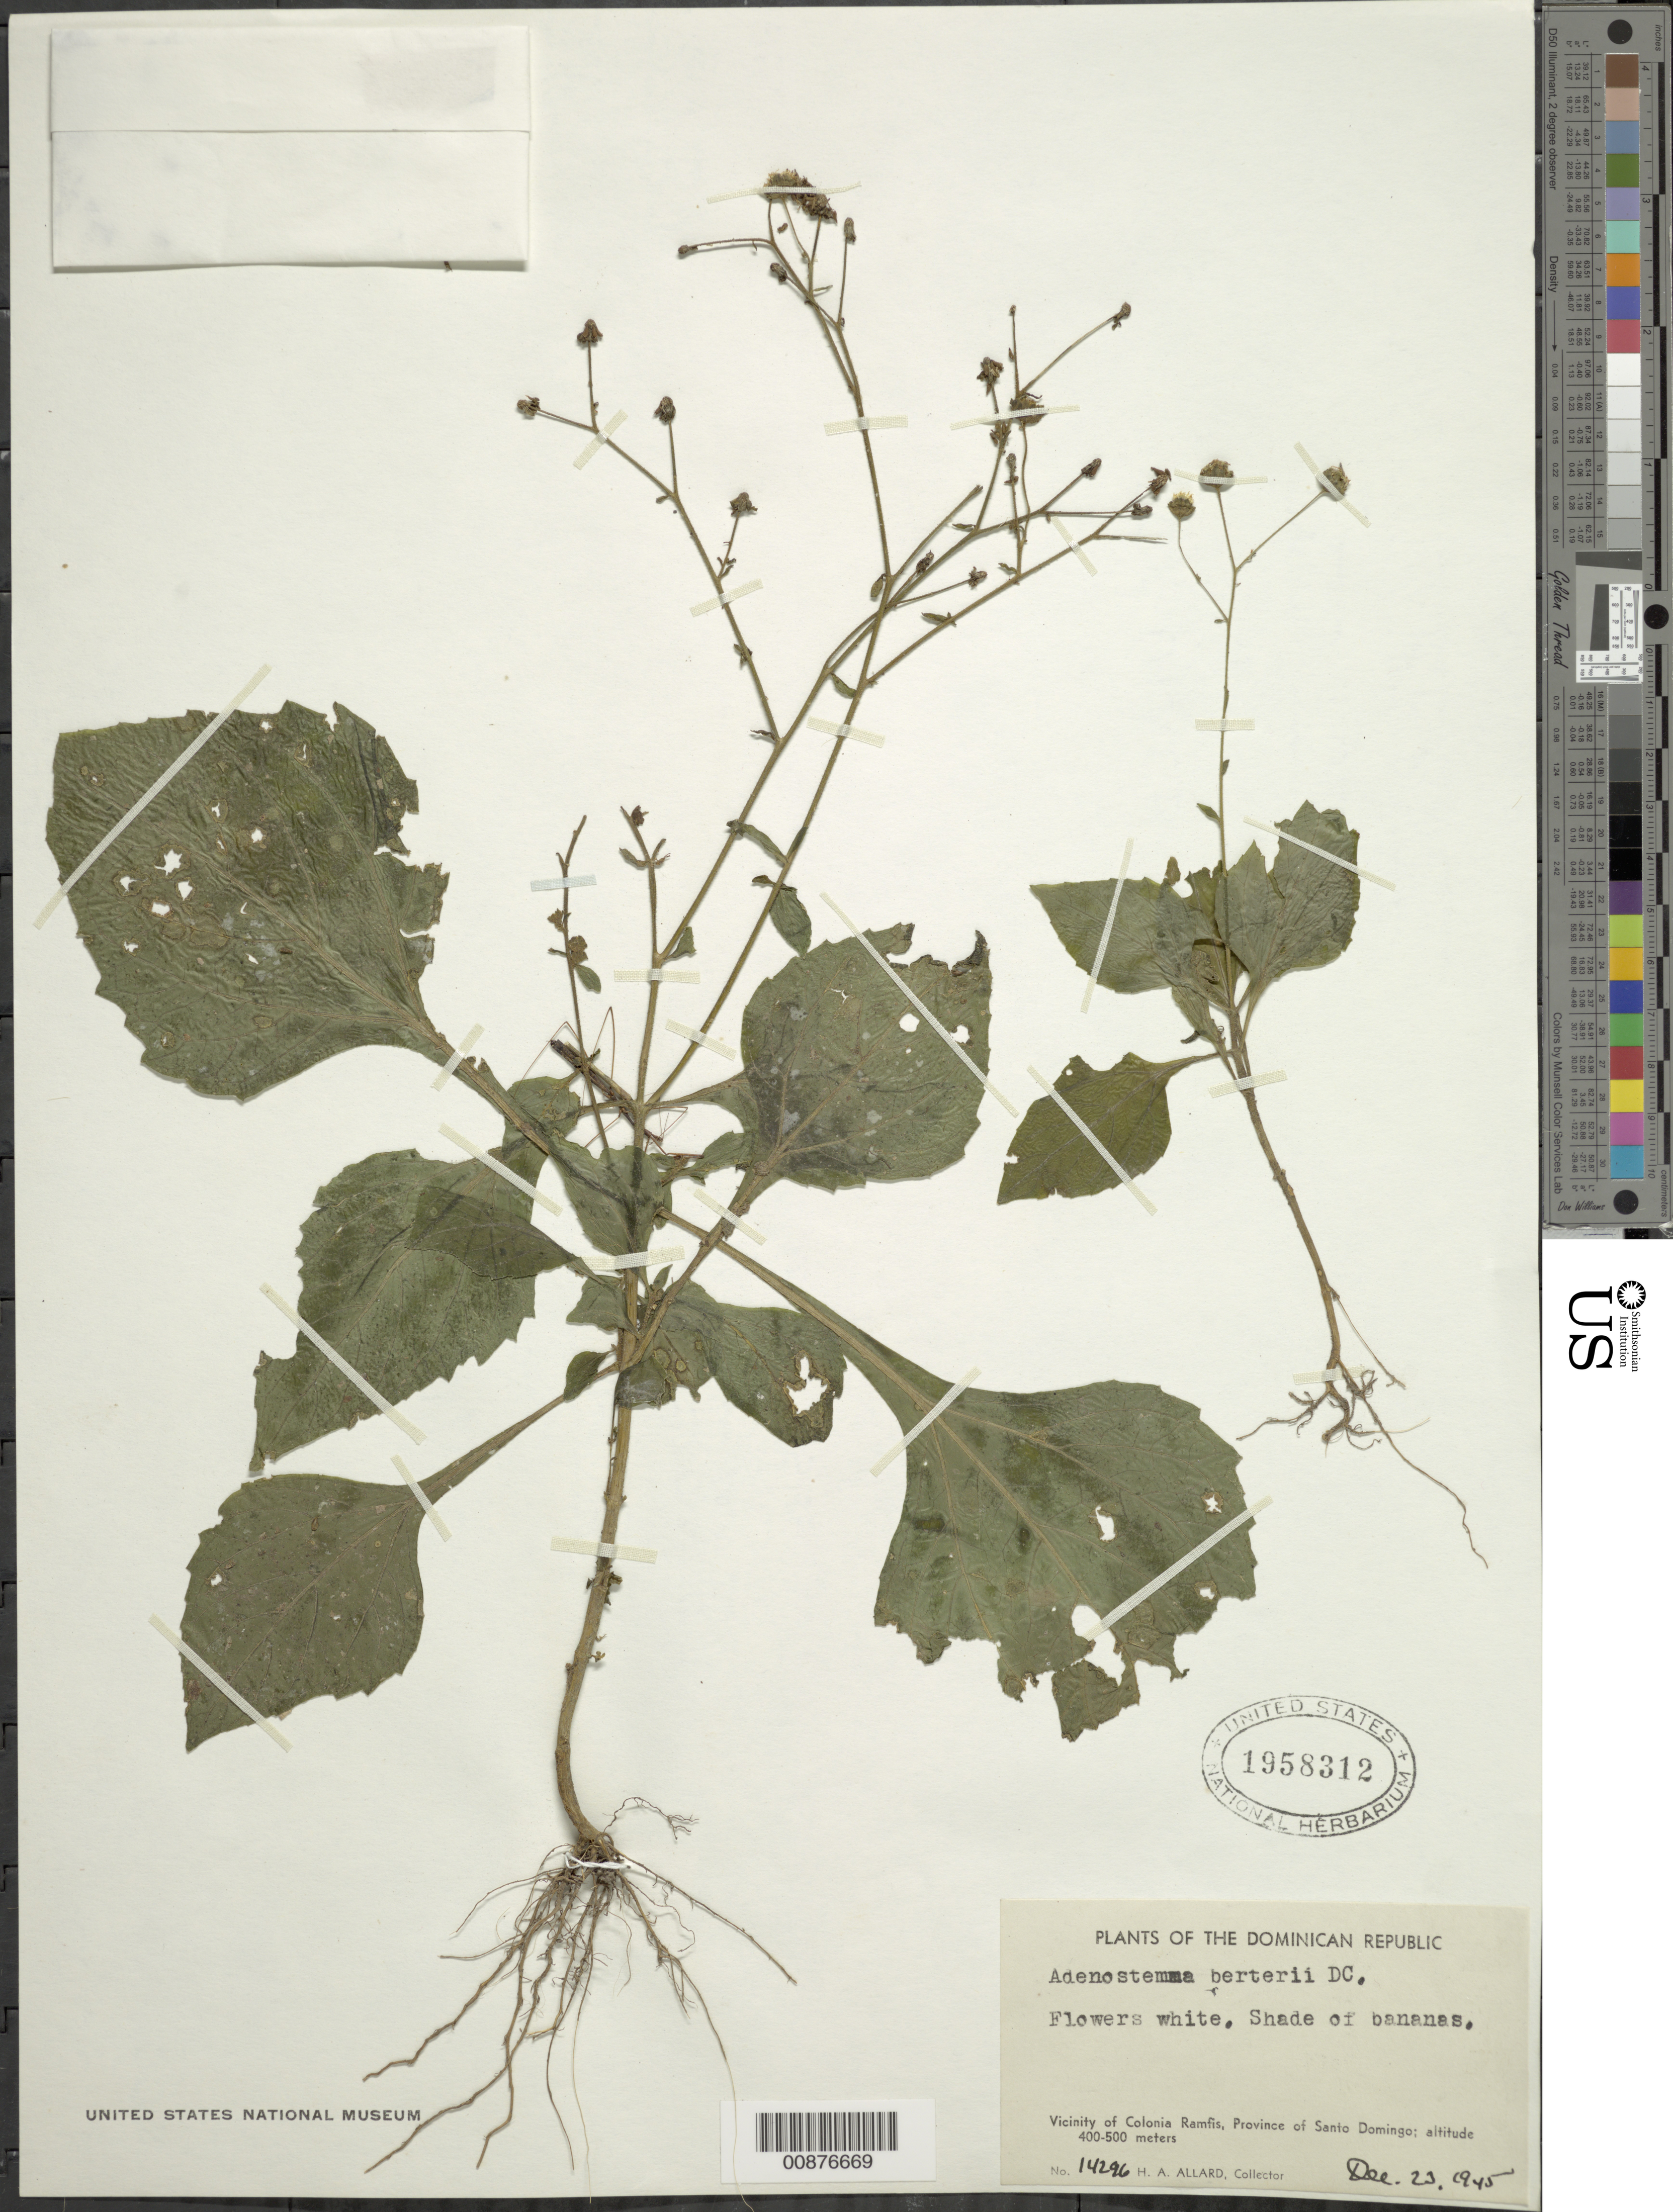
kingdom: Plantae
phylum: Tracheophyta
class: Magnoliopsida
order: Asterales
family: Asteraceae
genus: Adenostemma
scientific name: Adenostemma berteroi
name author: DC.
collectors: H. A. Allard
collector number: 14296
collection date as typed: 23 Dec 1945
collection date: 1945-12-23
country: Dominican Republic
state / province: San Cristóbal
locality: Vicinity of Colonia Ramfis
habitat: In shade of banana trees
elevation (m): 400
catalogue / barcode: US 1958312